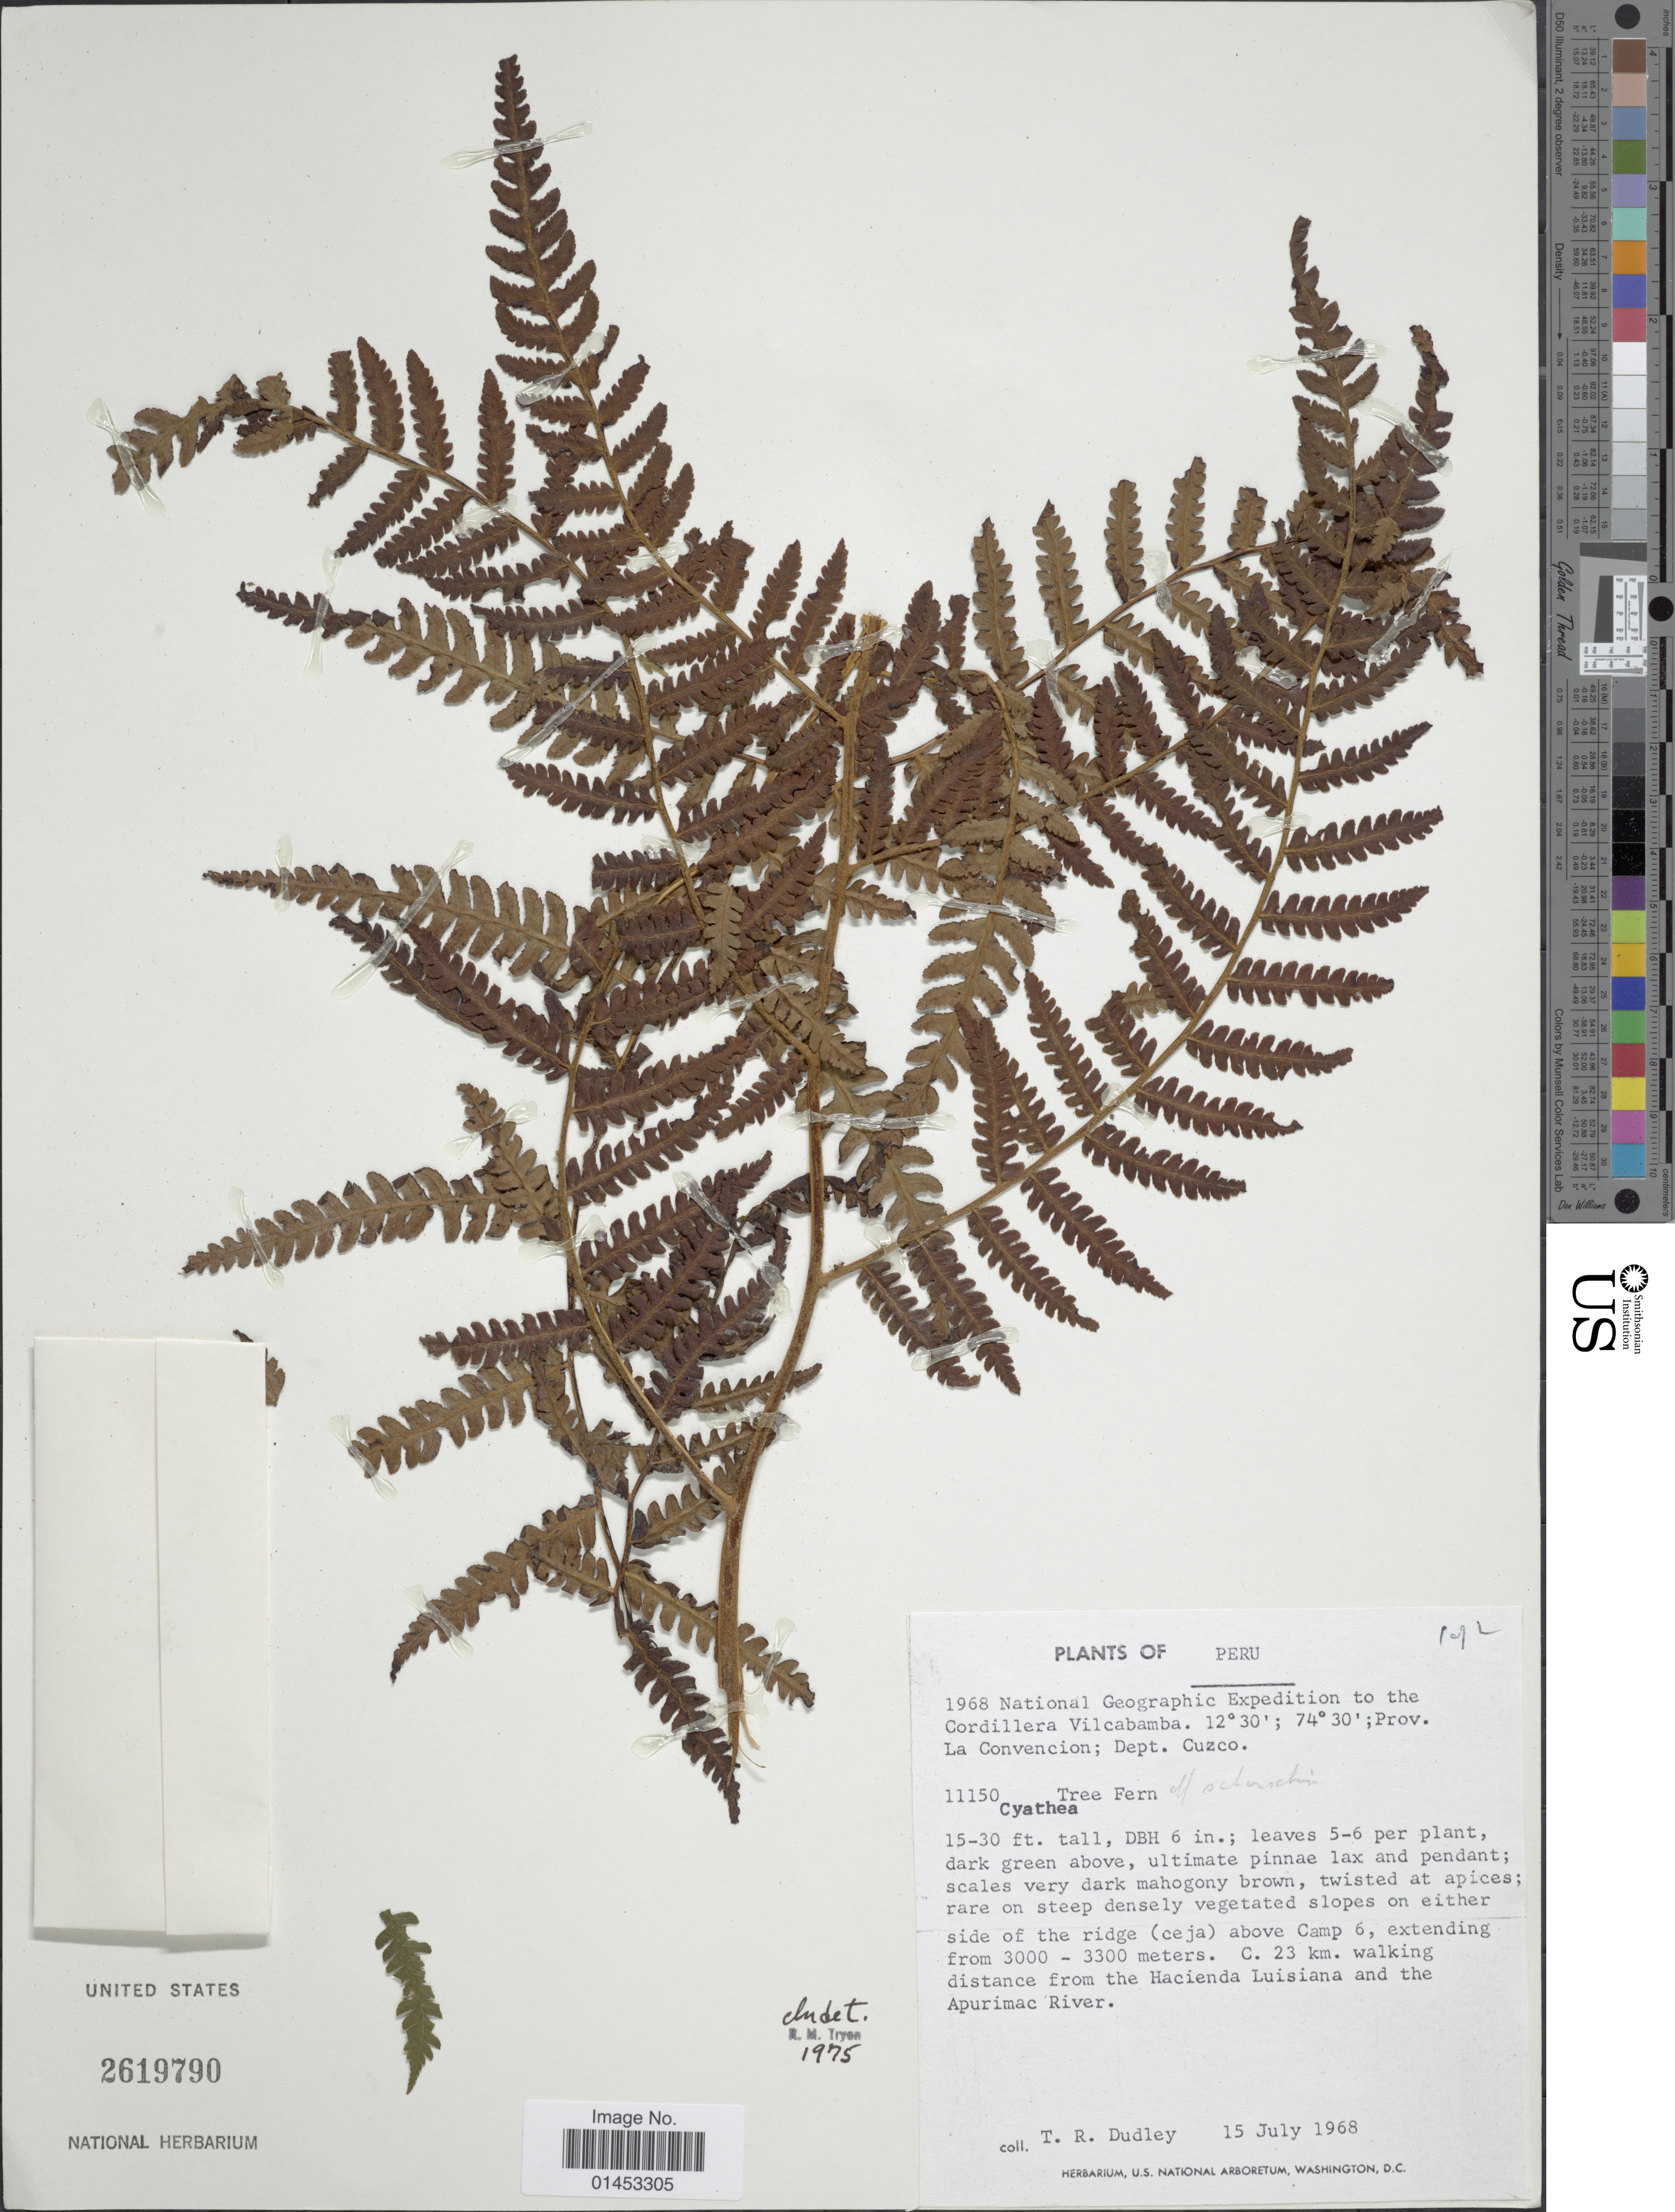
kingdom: Plantae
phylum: Tracheophyta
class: Polypodiopsida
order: Cyatheales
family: Cyatheaceae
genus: Cyathea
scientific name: Cyathea sp.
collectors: T. R. Dudley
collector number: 11150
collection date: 1968-07-15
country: Peru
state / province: Cusco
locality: Cordillera Vilcabamba, La Convencion; Dept. Cuzco. C. 23 km walking distance from the Hacienda Luisiana and the Apurimac River.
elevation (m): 3000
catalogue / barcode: US 2619790